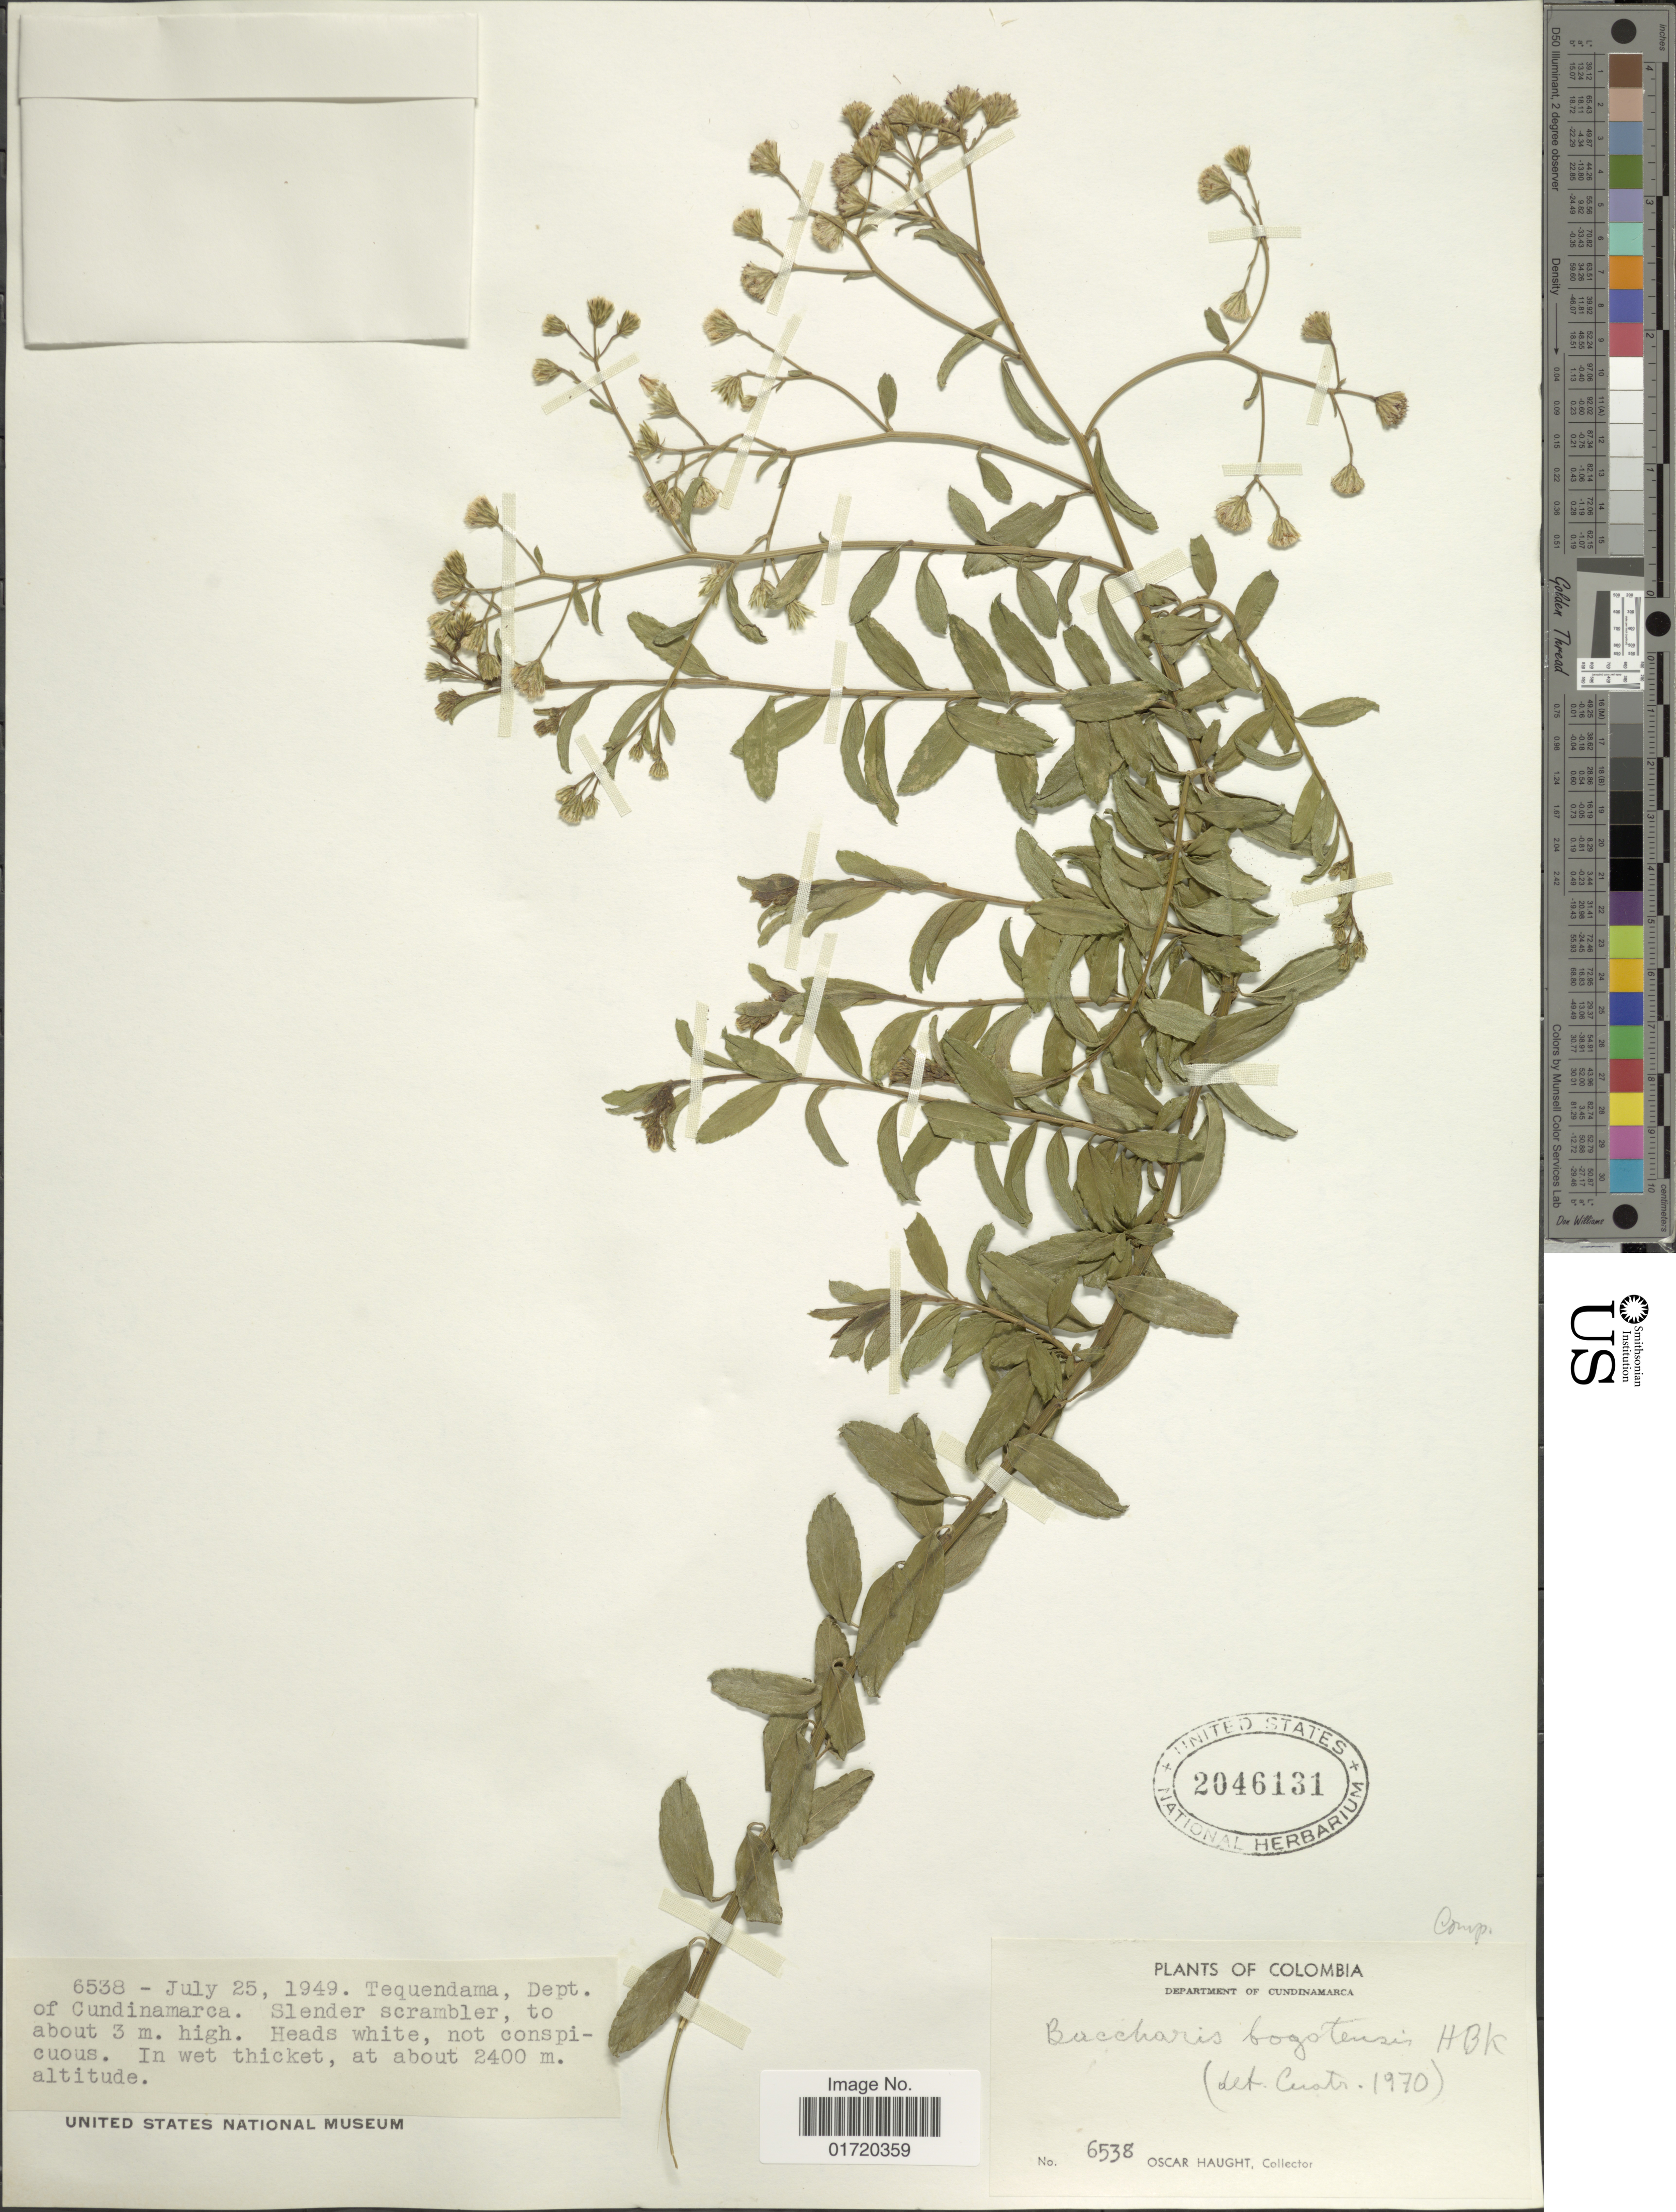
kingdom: Plantae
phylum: Tracheophyta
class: Magnoliopsida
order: Asterales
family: Asteraceae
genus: Baccharis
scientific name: Baccharis bogotensis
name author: Kunth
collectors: O. Haught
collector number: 6538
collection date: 1949-07-25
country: Colombia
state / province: Cundinamarca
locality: Tequendama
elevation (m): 2400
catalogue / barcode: US 2046131